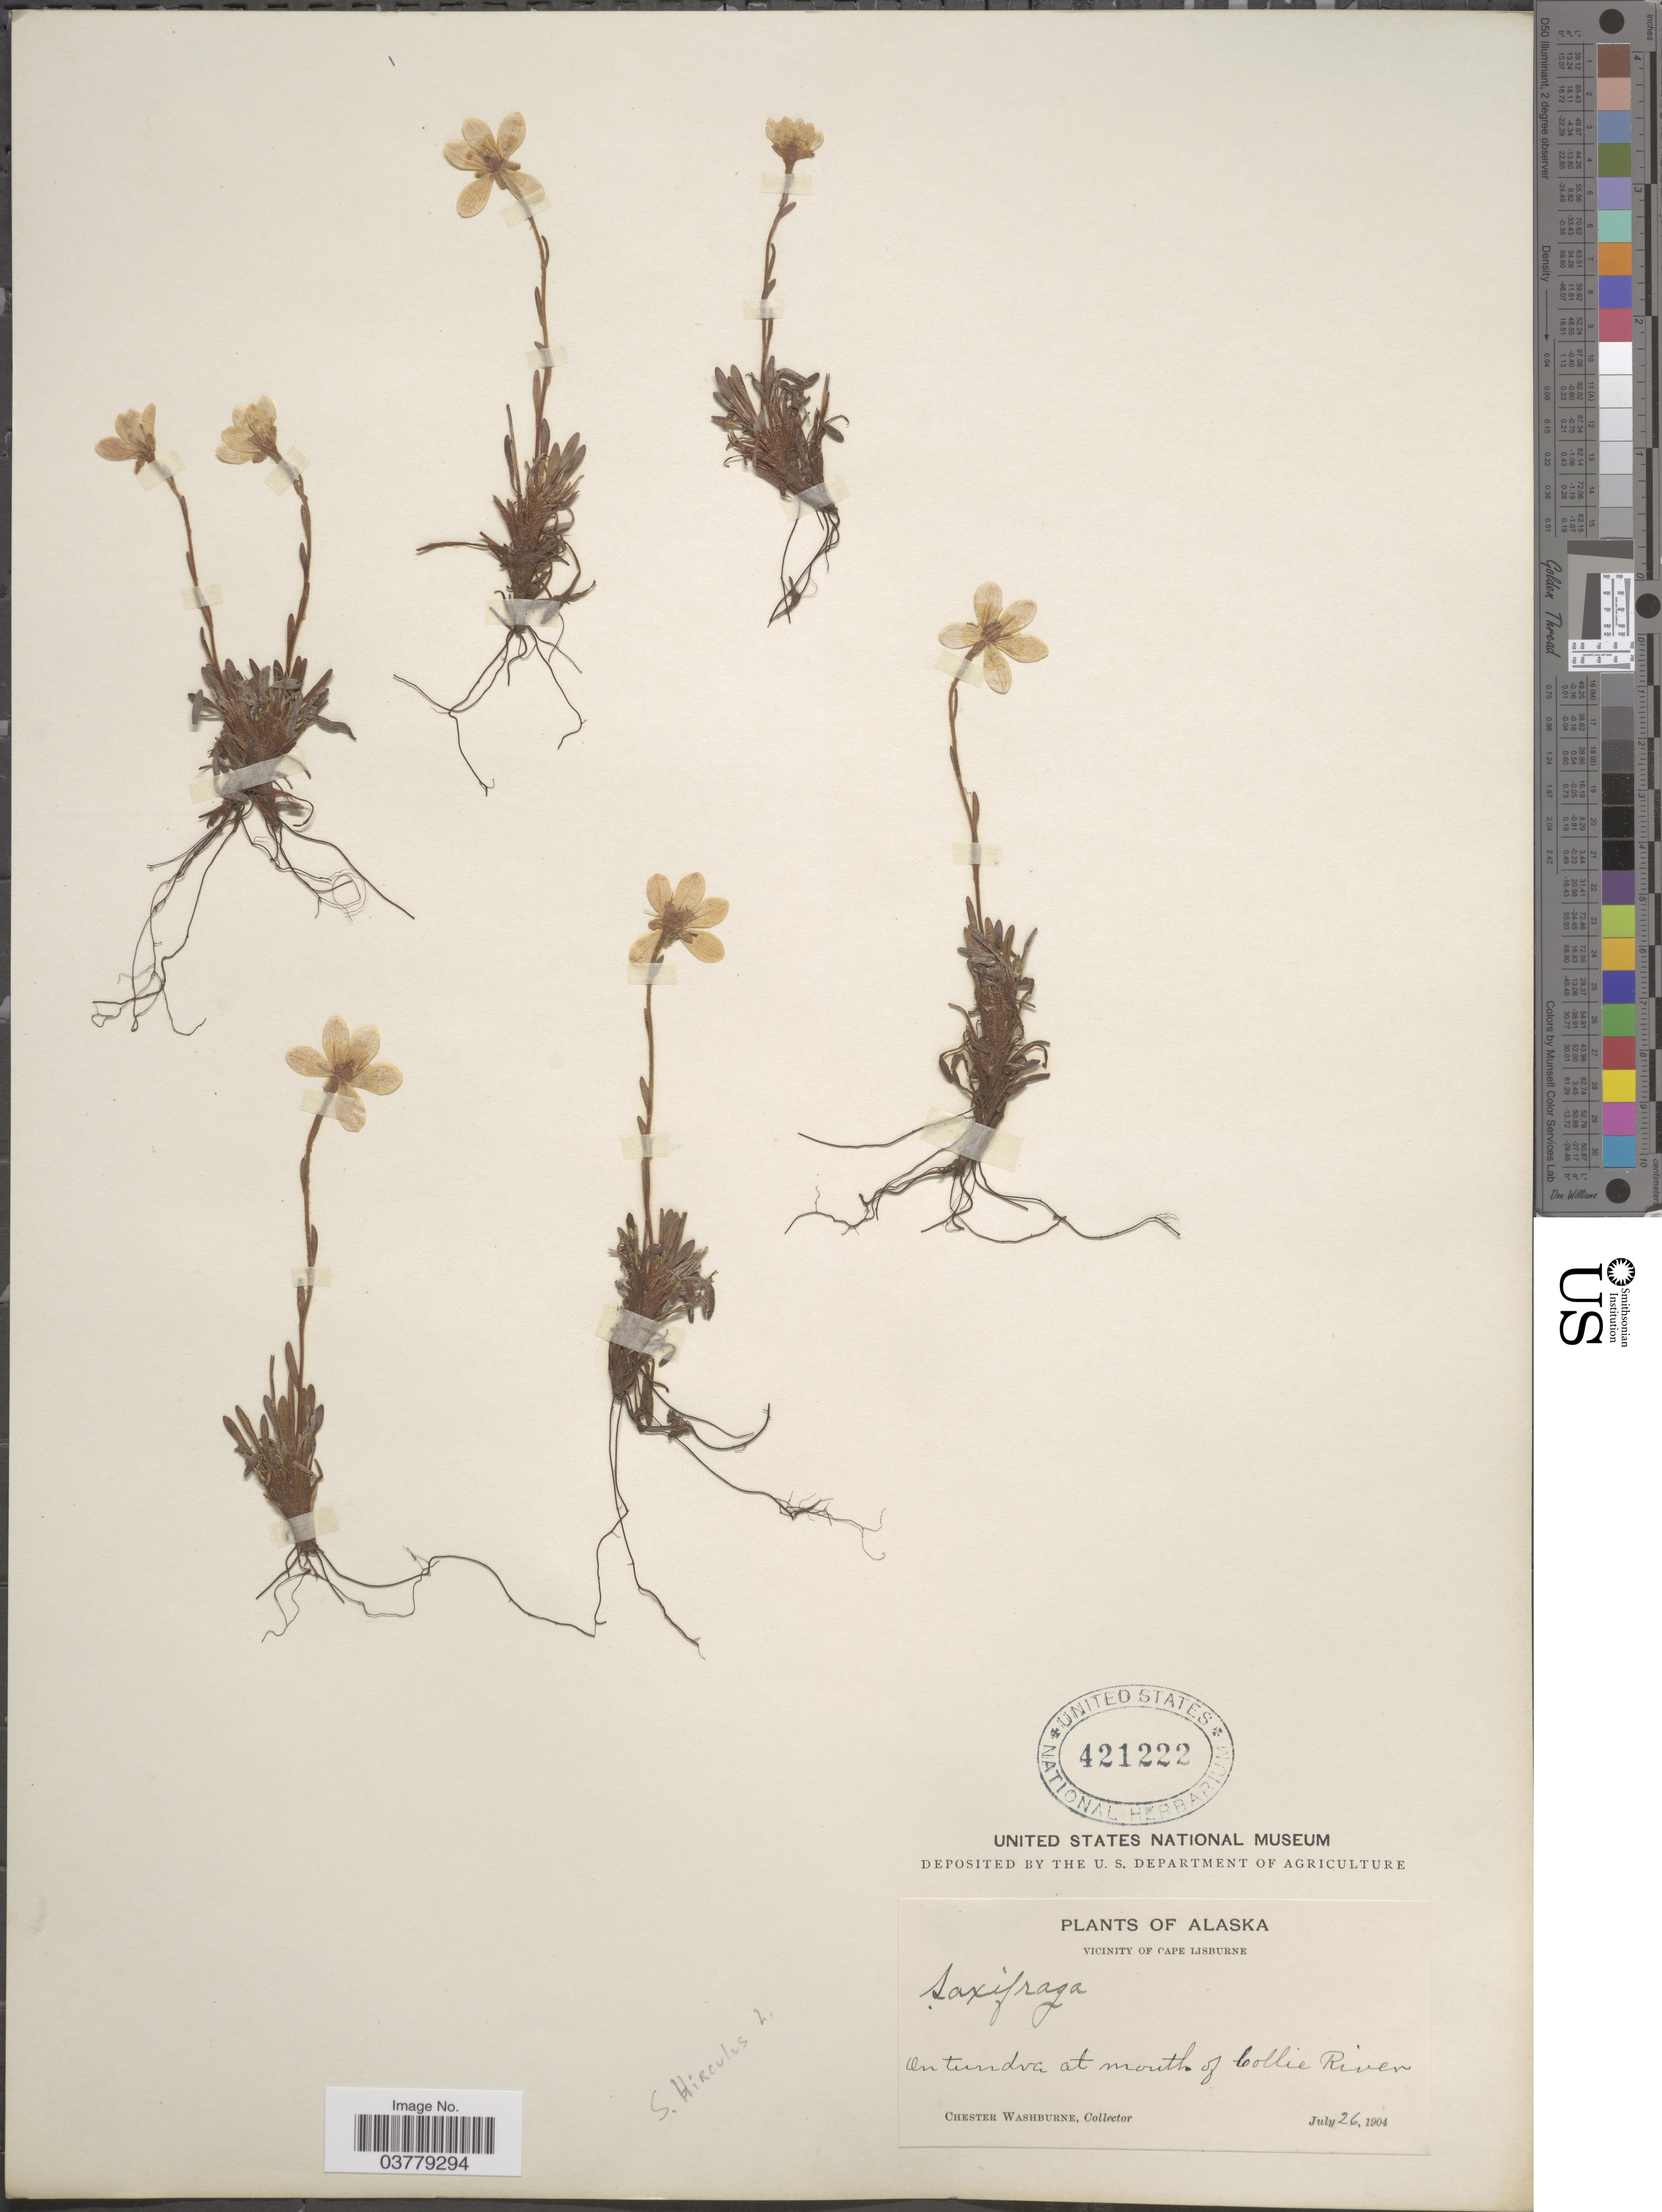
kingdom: Plantae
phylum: Tracheophyta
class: Magnoliopsida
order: Saxifragales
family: Saxifragaceae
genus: Saxifraga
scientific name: Saxifraga hirculus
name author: L.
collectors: C. Washburne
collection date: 1904-07-26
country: United States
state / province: Alaska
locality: Vicinity of Cape Lisburne. On tundra at mouth of Collie River.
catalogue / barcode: US 421222